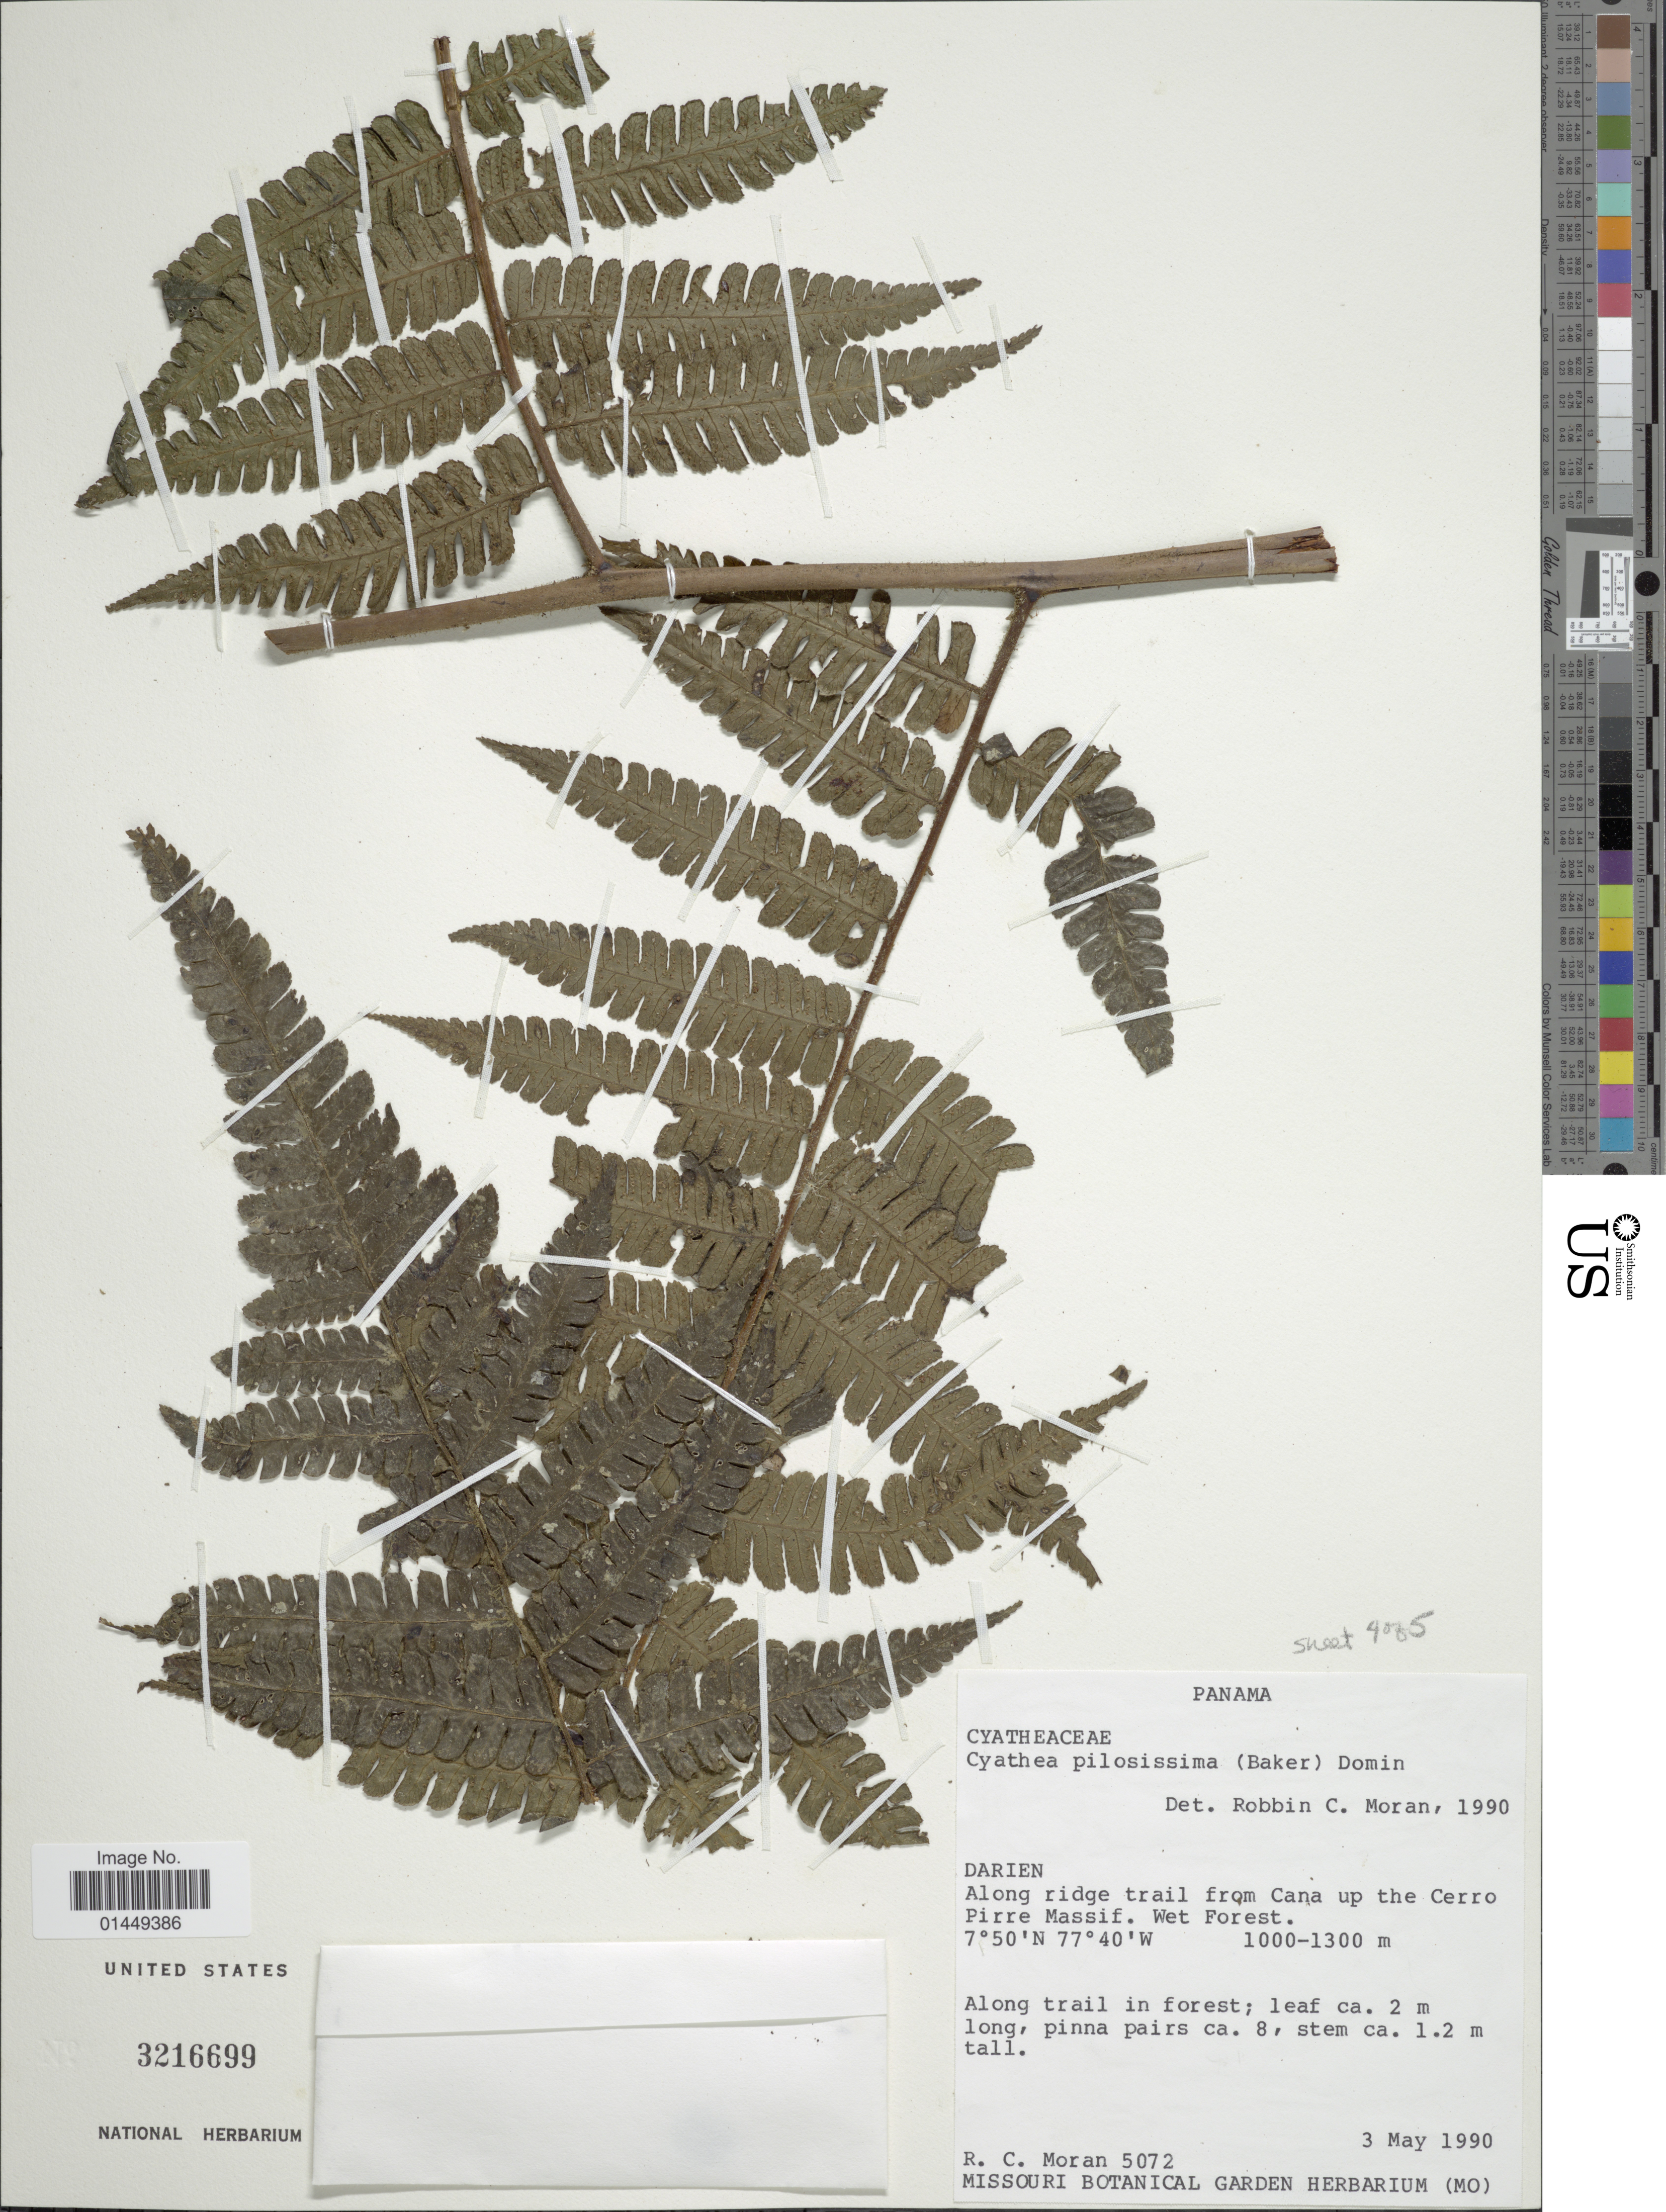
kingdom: Plantae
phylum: Tracheophyta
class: Polypodiopsida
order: Cyatheales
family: Cyatheaceae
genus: Cyathea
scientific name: Cyathea pilosissima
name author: (Baker) Domin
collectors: R. C. Moran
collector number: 5072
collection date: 1990-05-03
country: Panama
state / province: Darién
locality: Darien. Along ridge trail from Cana up to Cerro Pirre Massif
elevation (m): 1000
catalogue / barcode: US 3216699